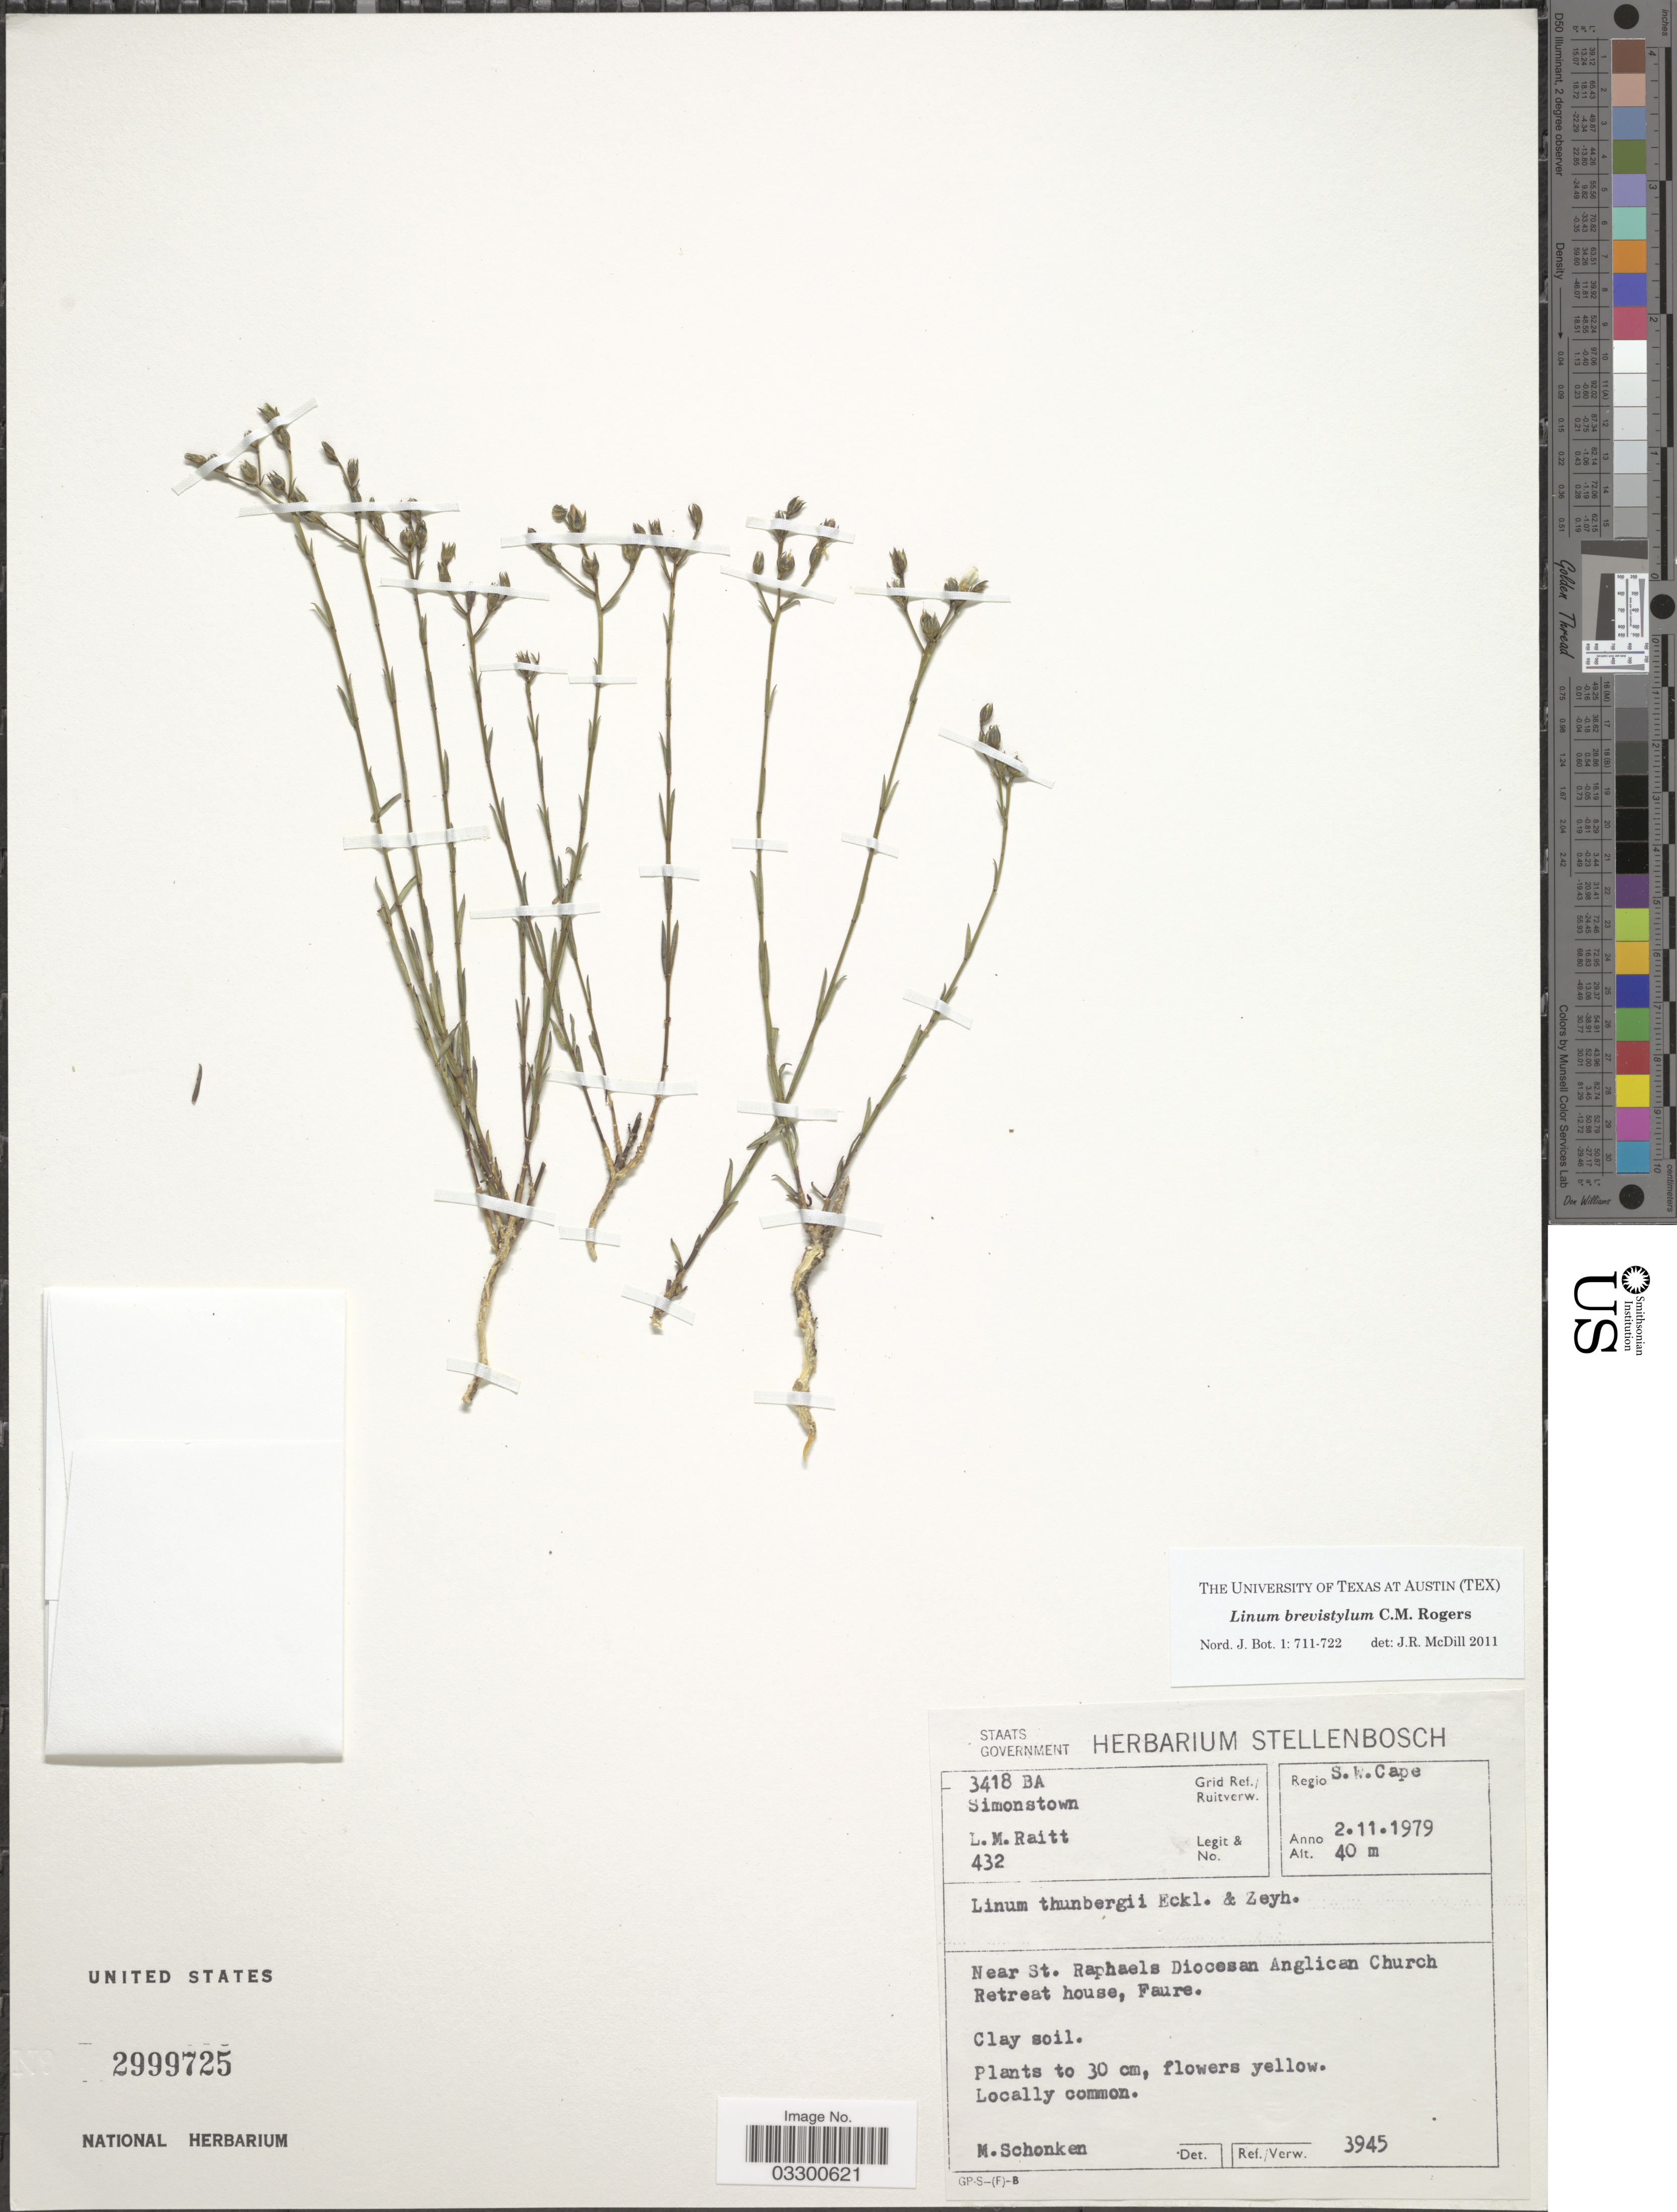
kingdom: Plantae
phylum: Tracheophyta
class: Magnoliopsida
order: Malpighiales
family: Linaceae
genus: Linum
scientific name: Linum brevistylum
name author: C.M. Rogers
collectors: L. Raitt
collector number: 432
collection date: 1979-11-02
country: South Africa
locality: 3418 BA Simonstown Grid Ref./ Ruitverw. Regio S. W. Cape. Near St. Raphaels Diocesan Anglican Church Retreat house, Faure.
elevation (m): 40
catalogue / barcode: US 2999725